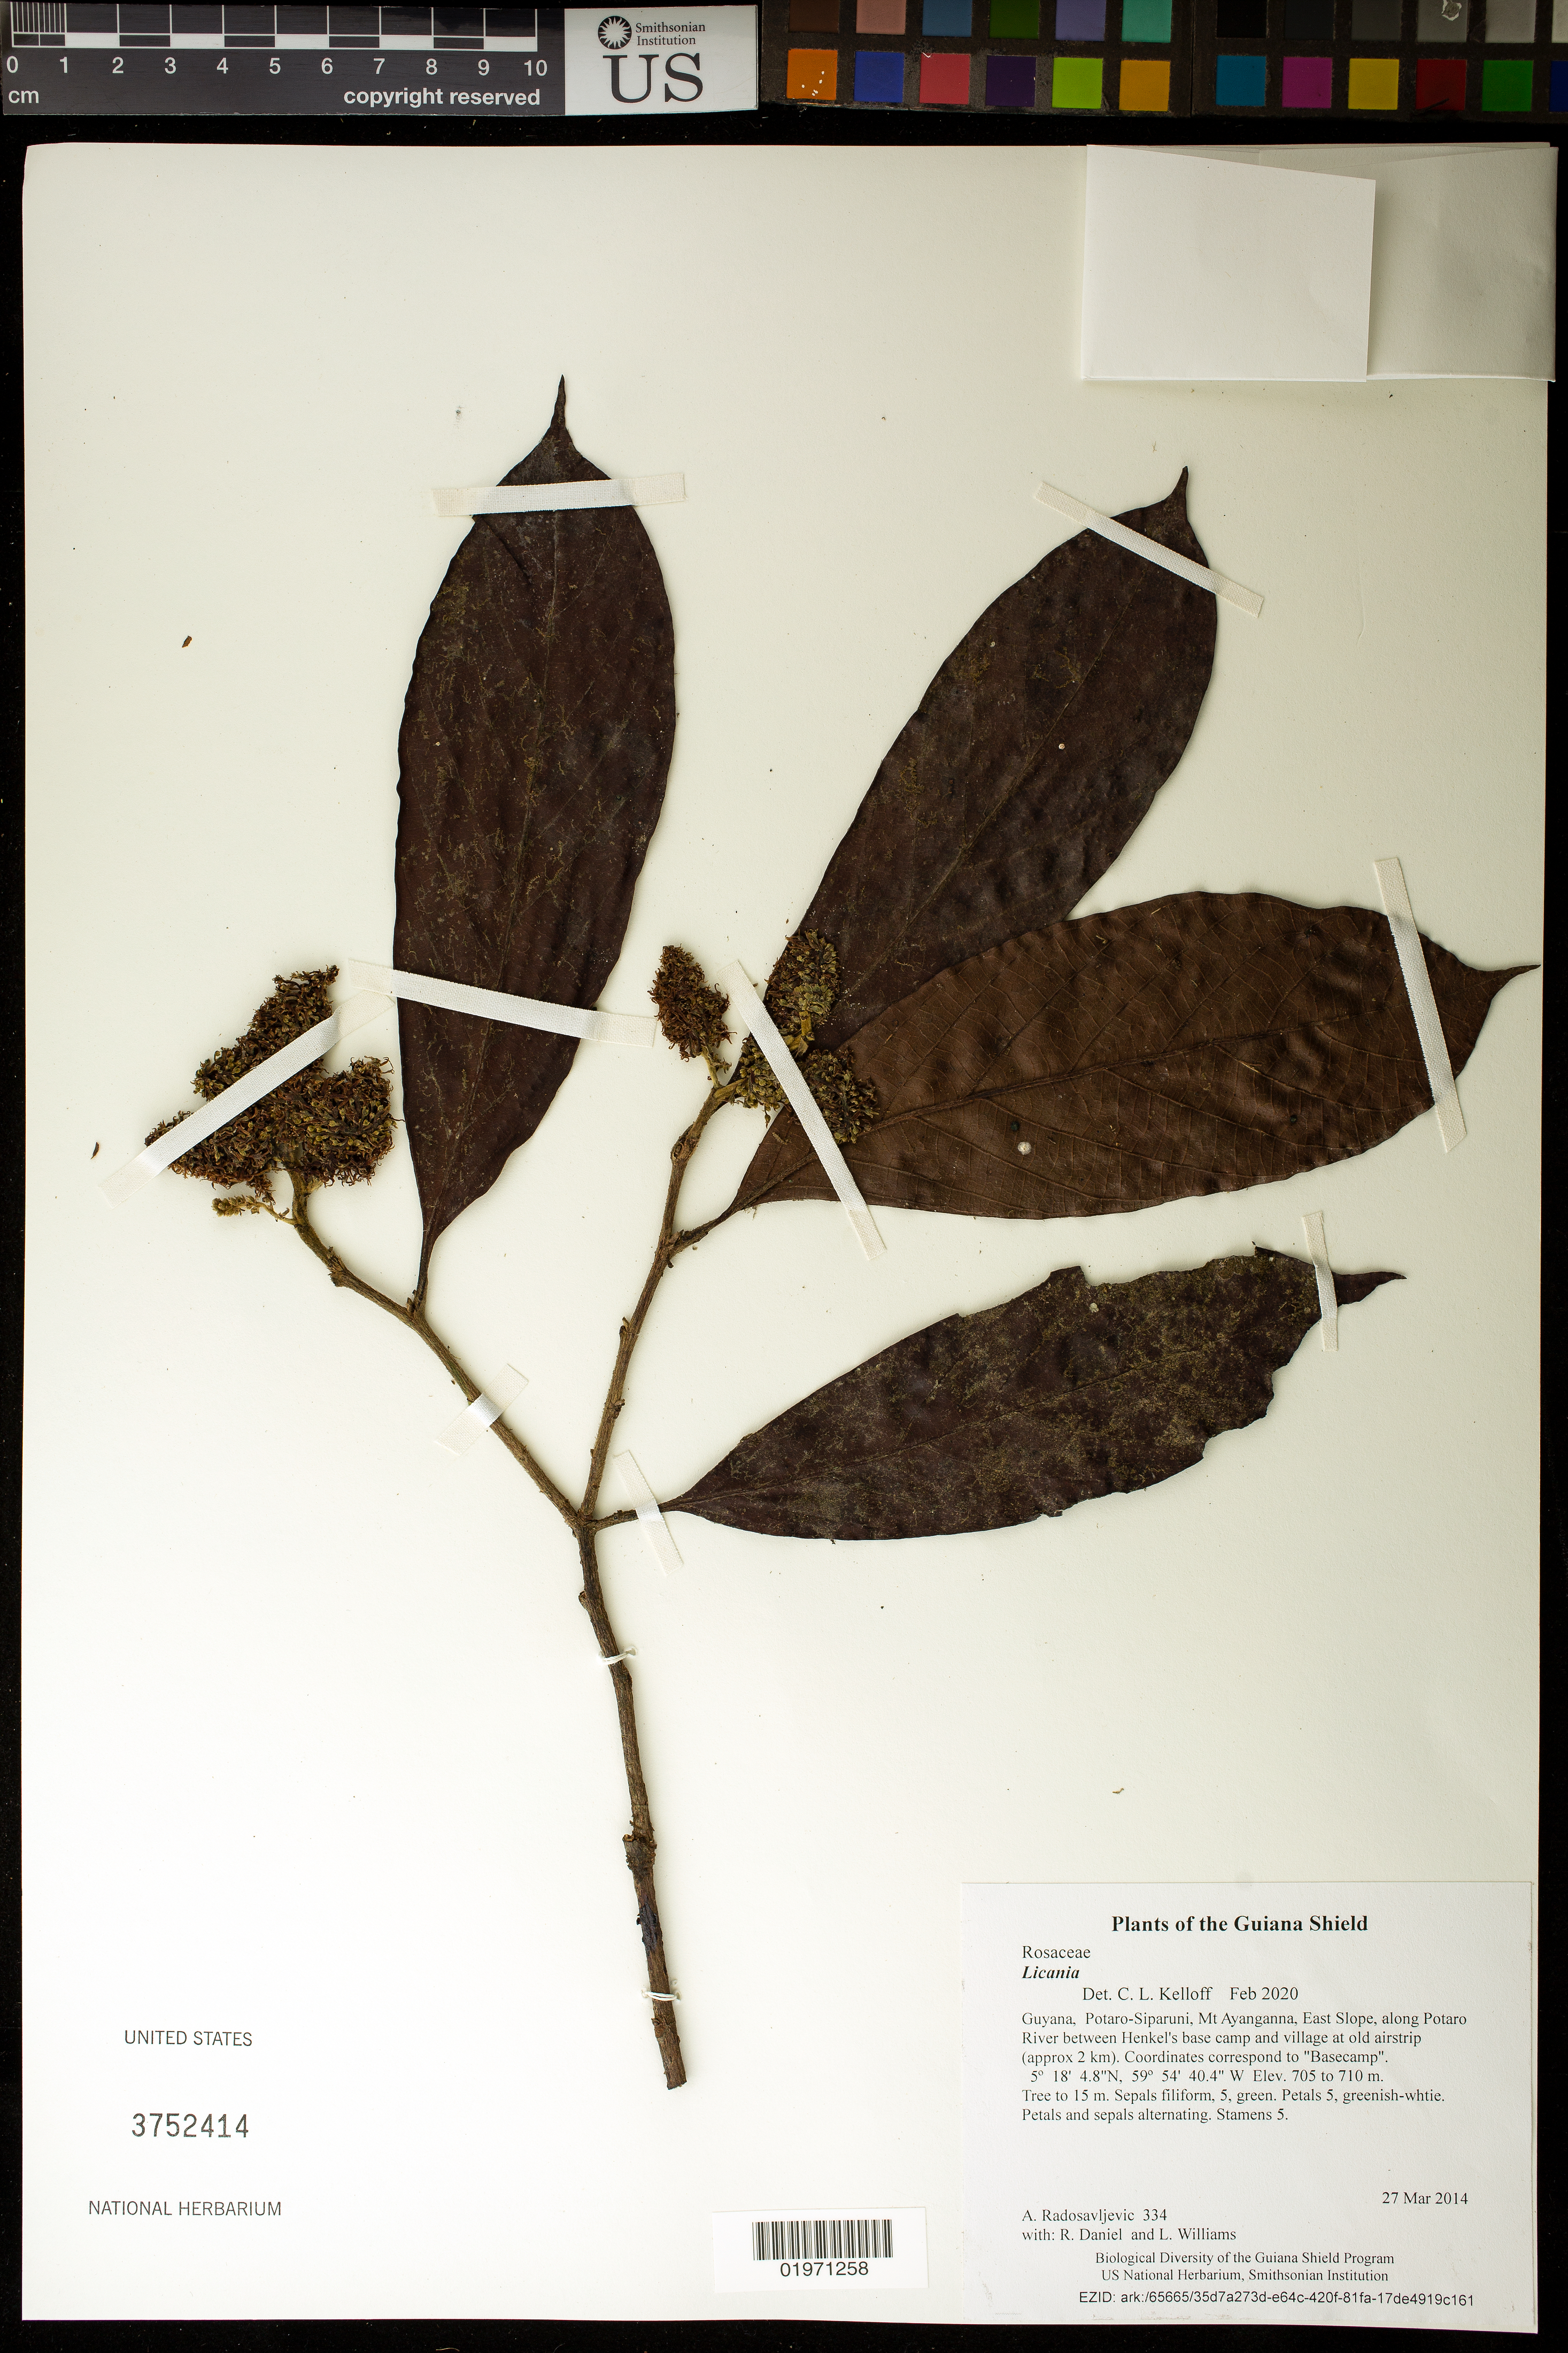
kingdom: Plantae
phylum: Tracheophyta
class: Magnoliopsida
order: Malpighiales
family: Chrysobalanaceae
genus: Licania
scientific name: Licania sp.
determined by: Kelloff, C. L.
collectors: A. Radosavljevic, R. Daniel & L. Williams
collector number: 334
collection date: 2014-03-27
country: Guyana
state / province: Potaro-Siparuni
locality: Mt Ayanganna, East Slope, along Potaro River between Henkel's base camp and village at old airstrip (approx 2 km). Coordinates correspond to "Basecamp".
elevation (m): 705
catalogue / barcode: US 3752414